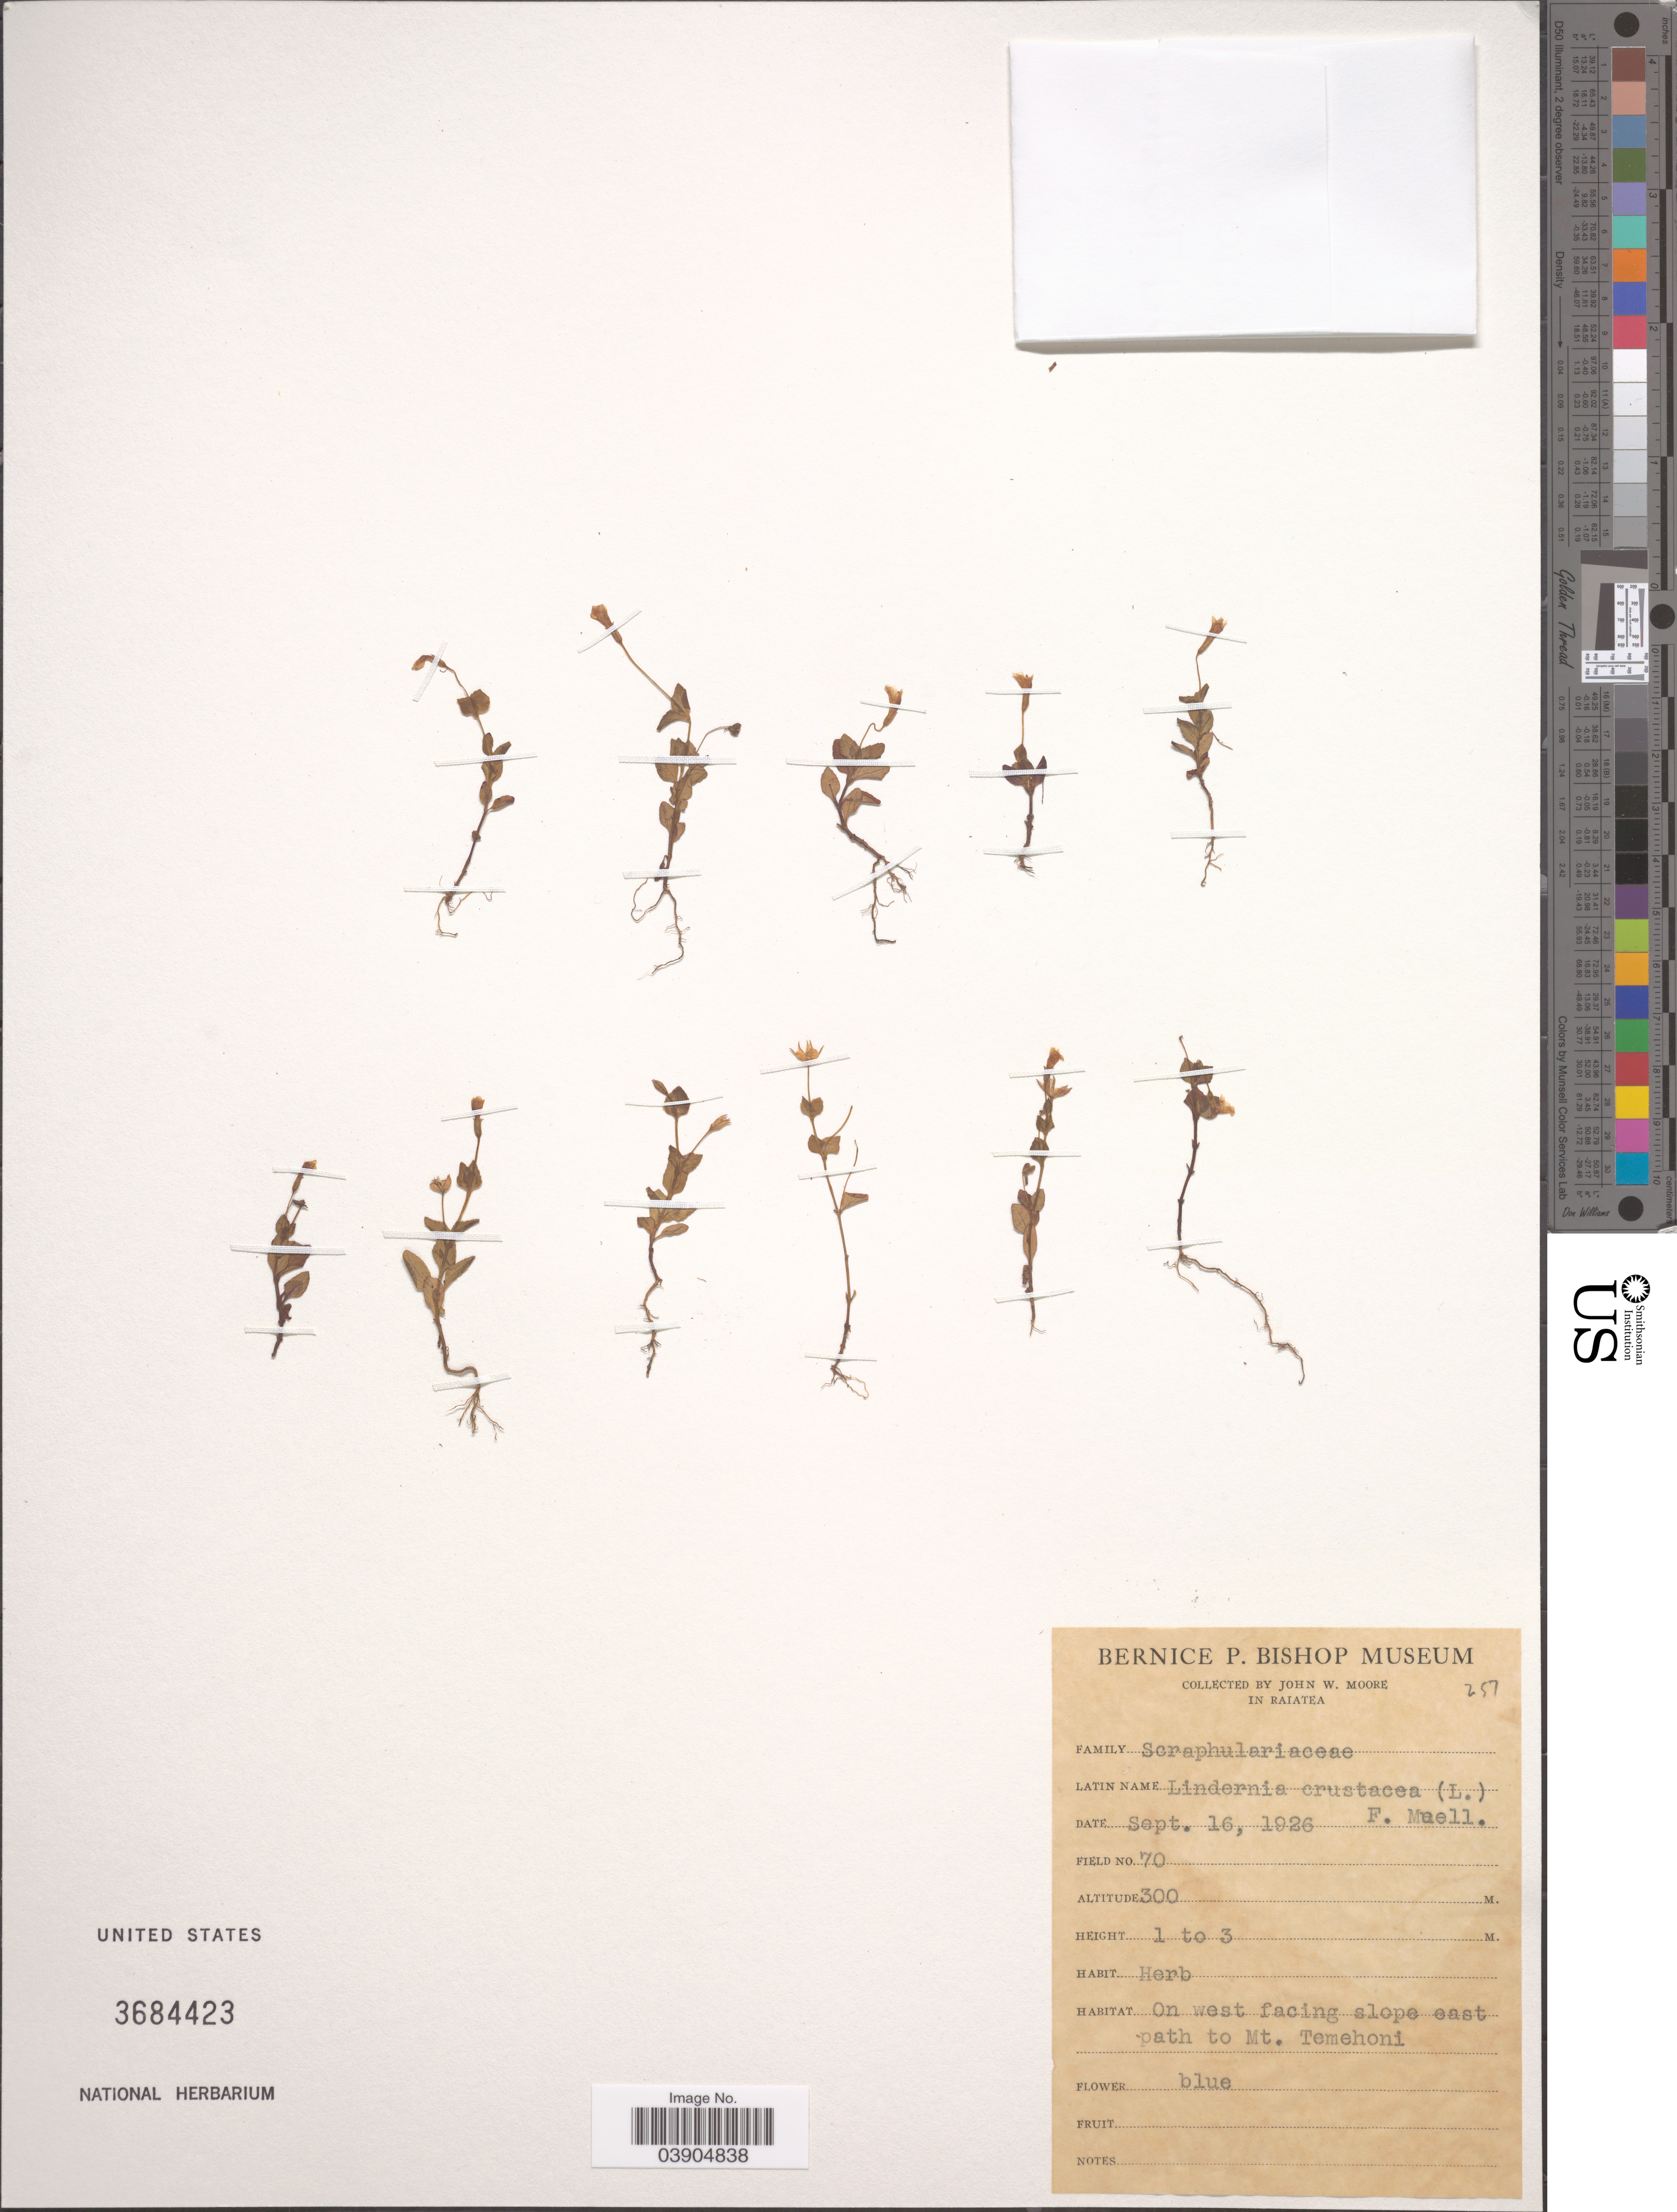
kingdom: Plantae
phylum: Tracheophyta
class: Magnoliopsida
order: Lamiales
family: Linderniaceae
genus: Lindernia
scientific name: Lindernia crustacea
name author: (L.) F. Muell.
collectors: J. Moore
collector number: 70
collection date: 1926-09-16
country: French Polynesia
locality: Raiatea. On west facing slope east path to Mt. Temehoni.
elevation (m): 300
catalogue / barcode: US 3684423